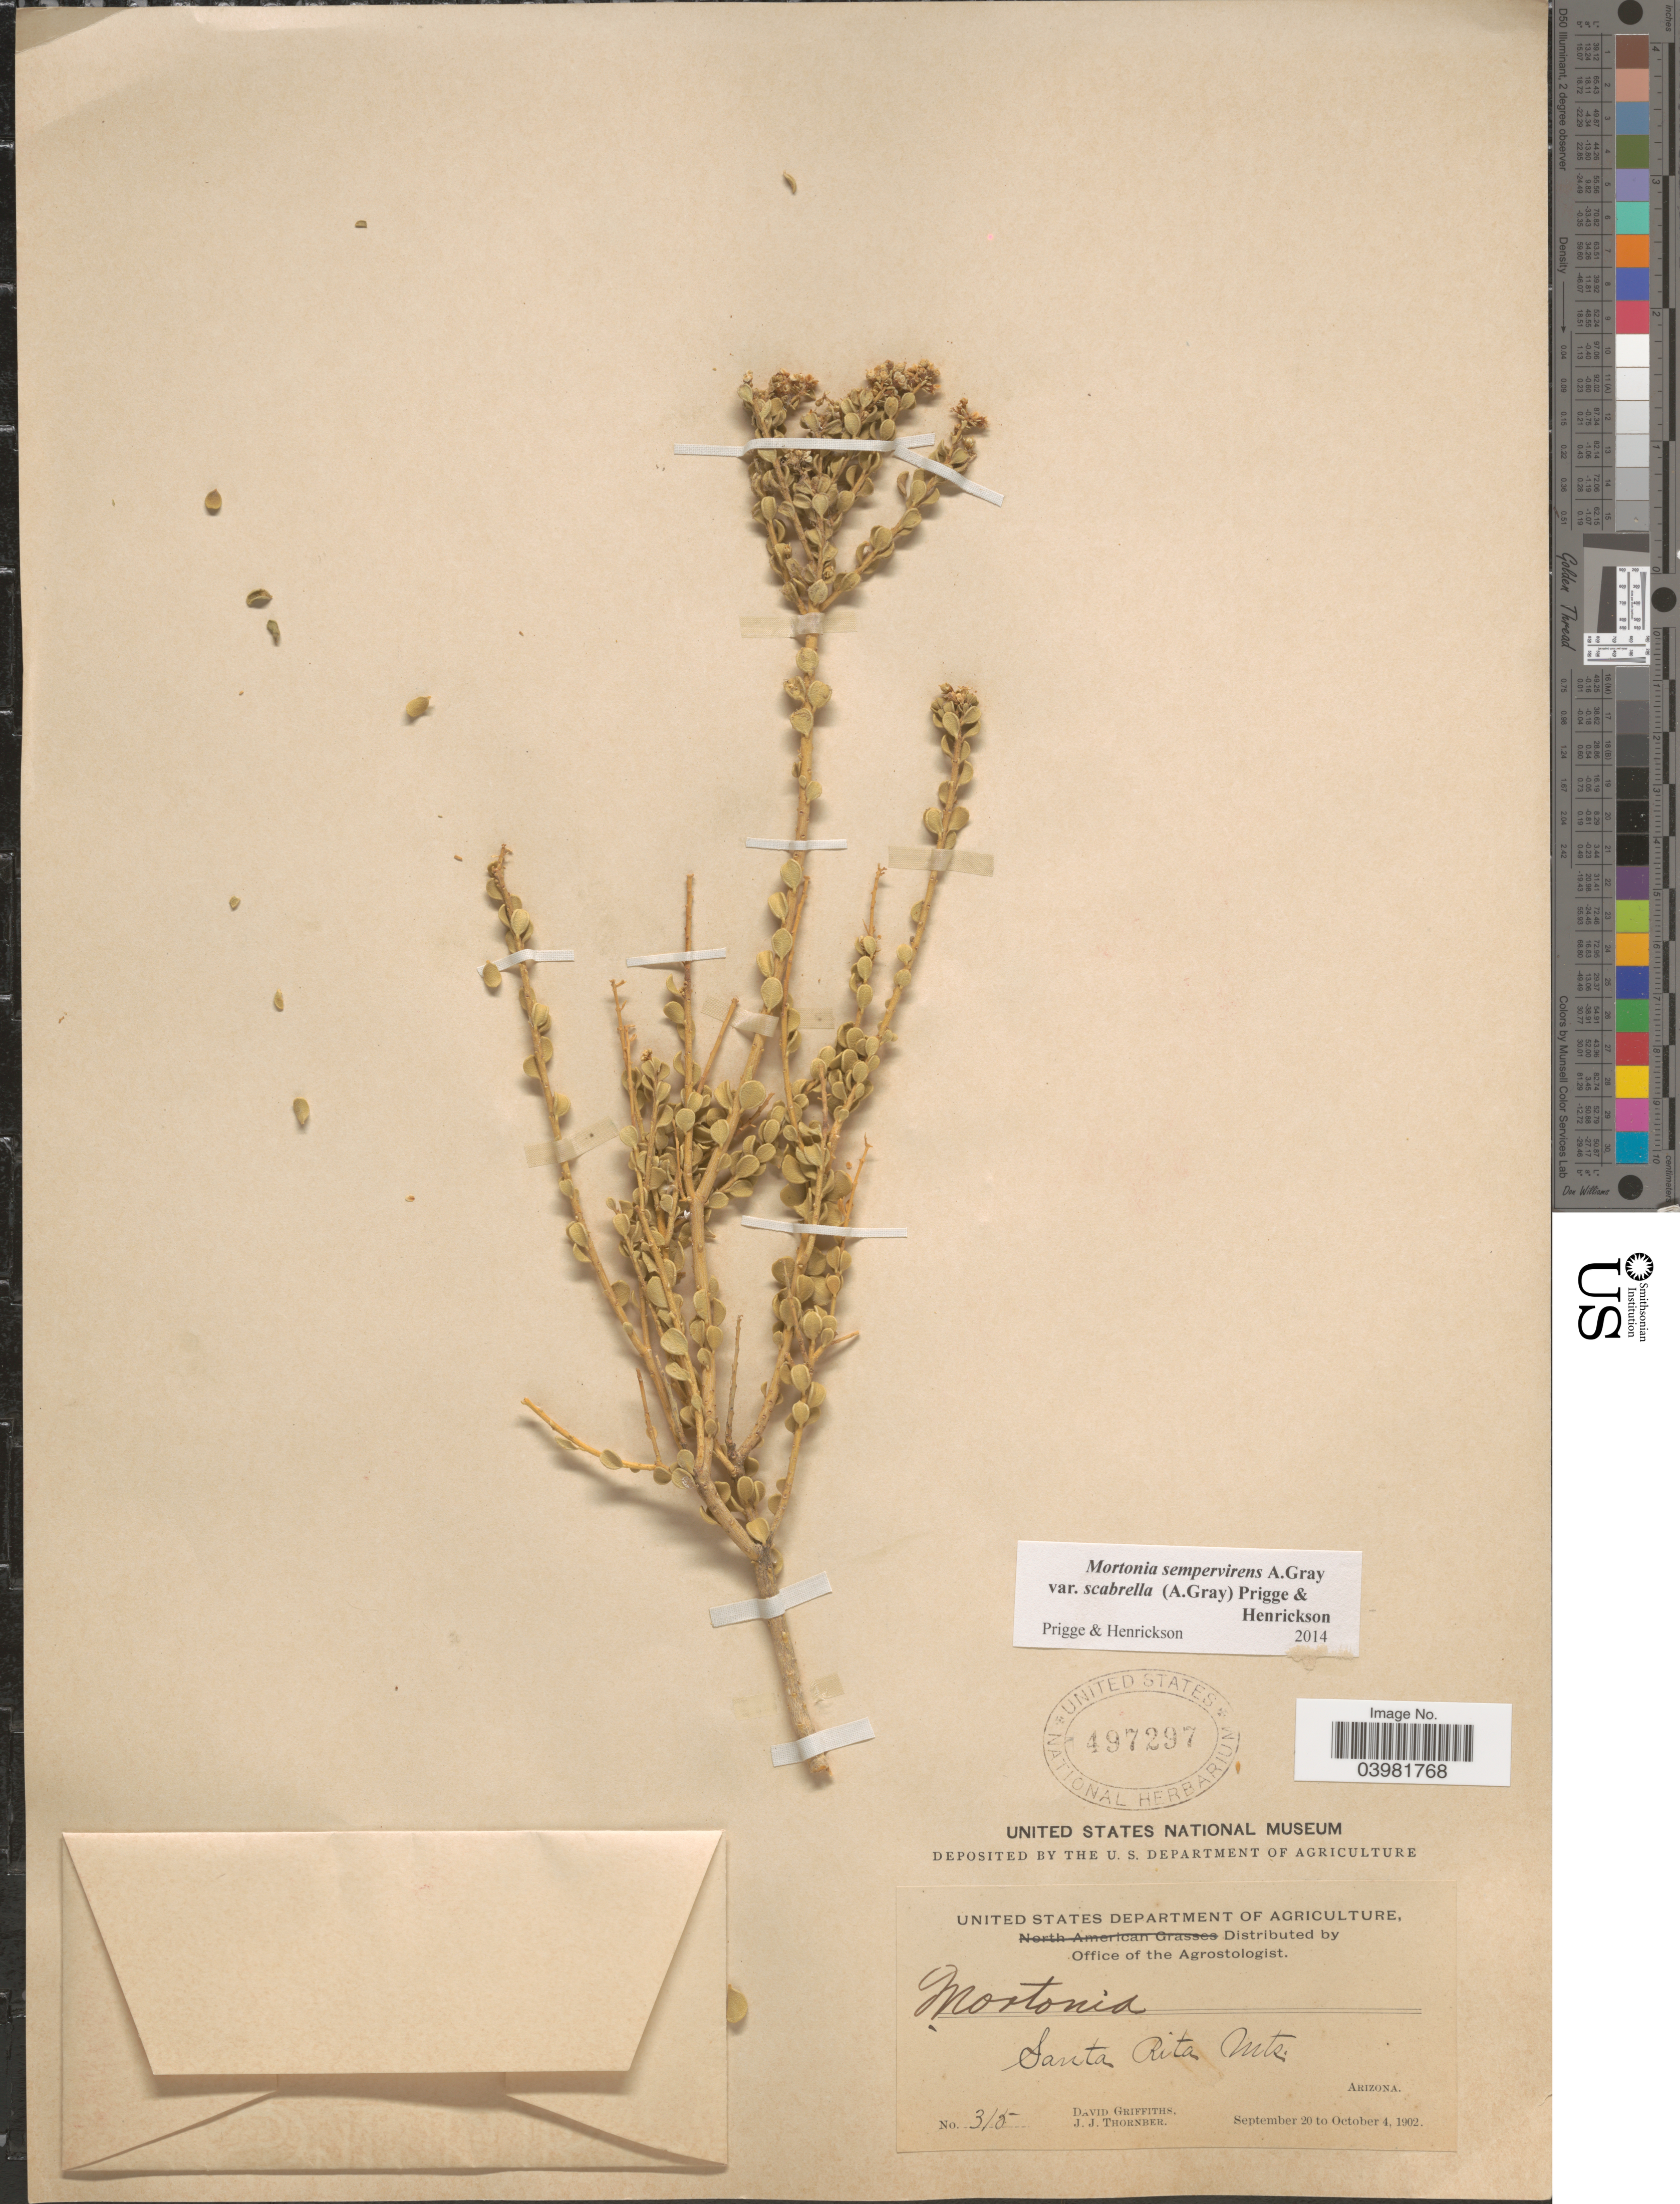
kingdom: Plantae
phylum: Tracheophyta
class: Magnoliopsida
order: Celastrales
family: Celastraceae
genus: Mortonia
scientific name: Mortonia scabrella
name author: A. Gray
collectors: D. Griffiths & J. Thornber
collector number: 315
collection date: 1902-09-20/1902-10-04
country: United States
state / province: Arizona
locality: Santa Rita Mts.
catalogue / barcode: US 497297